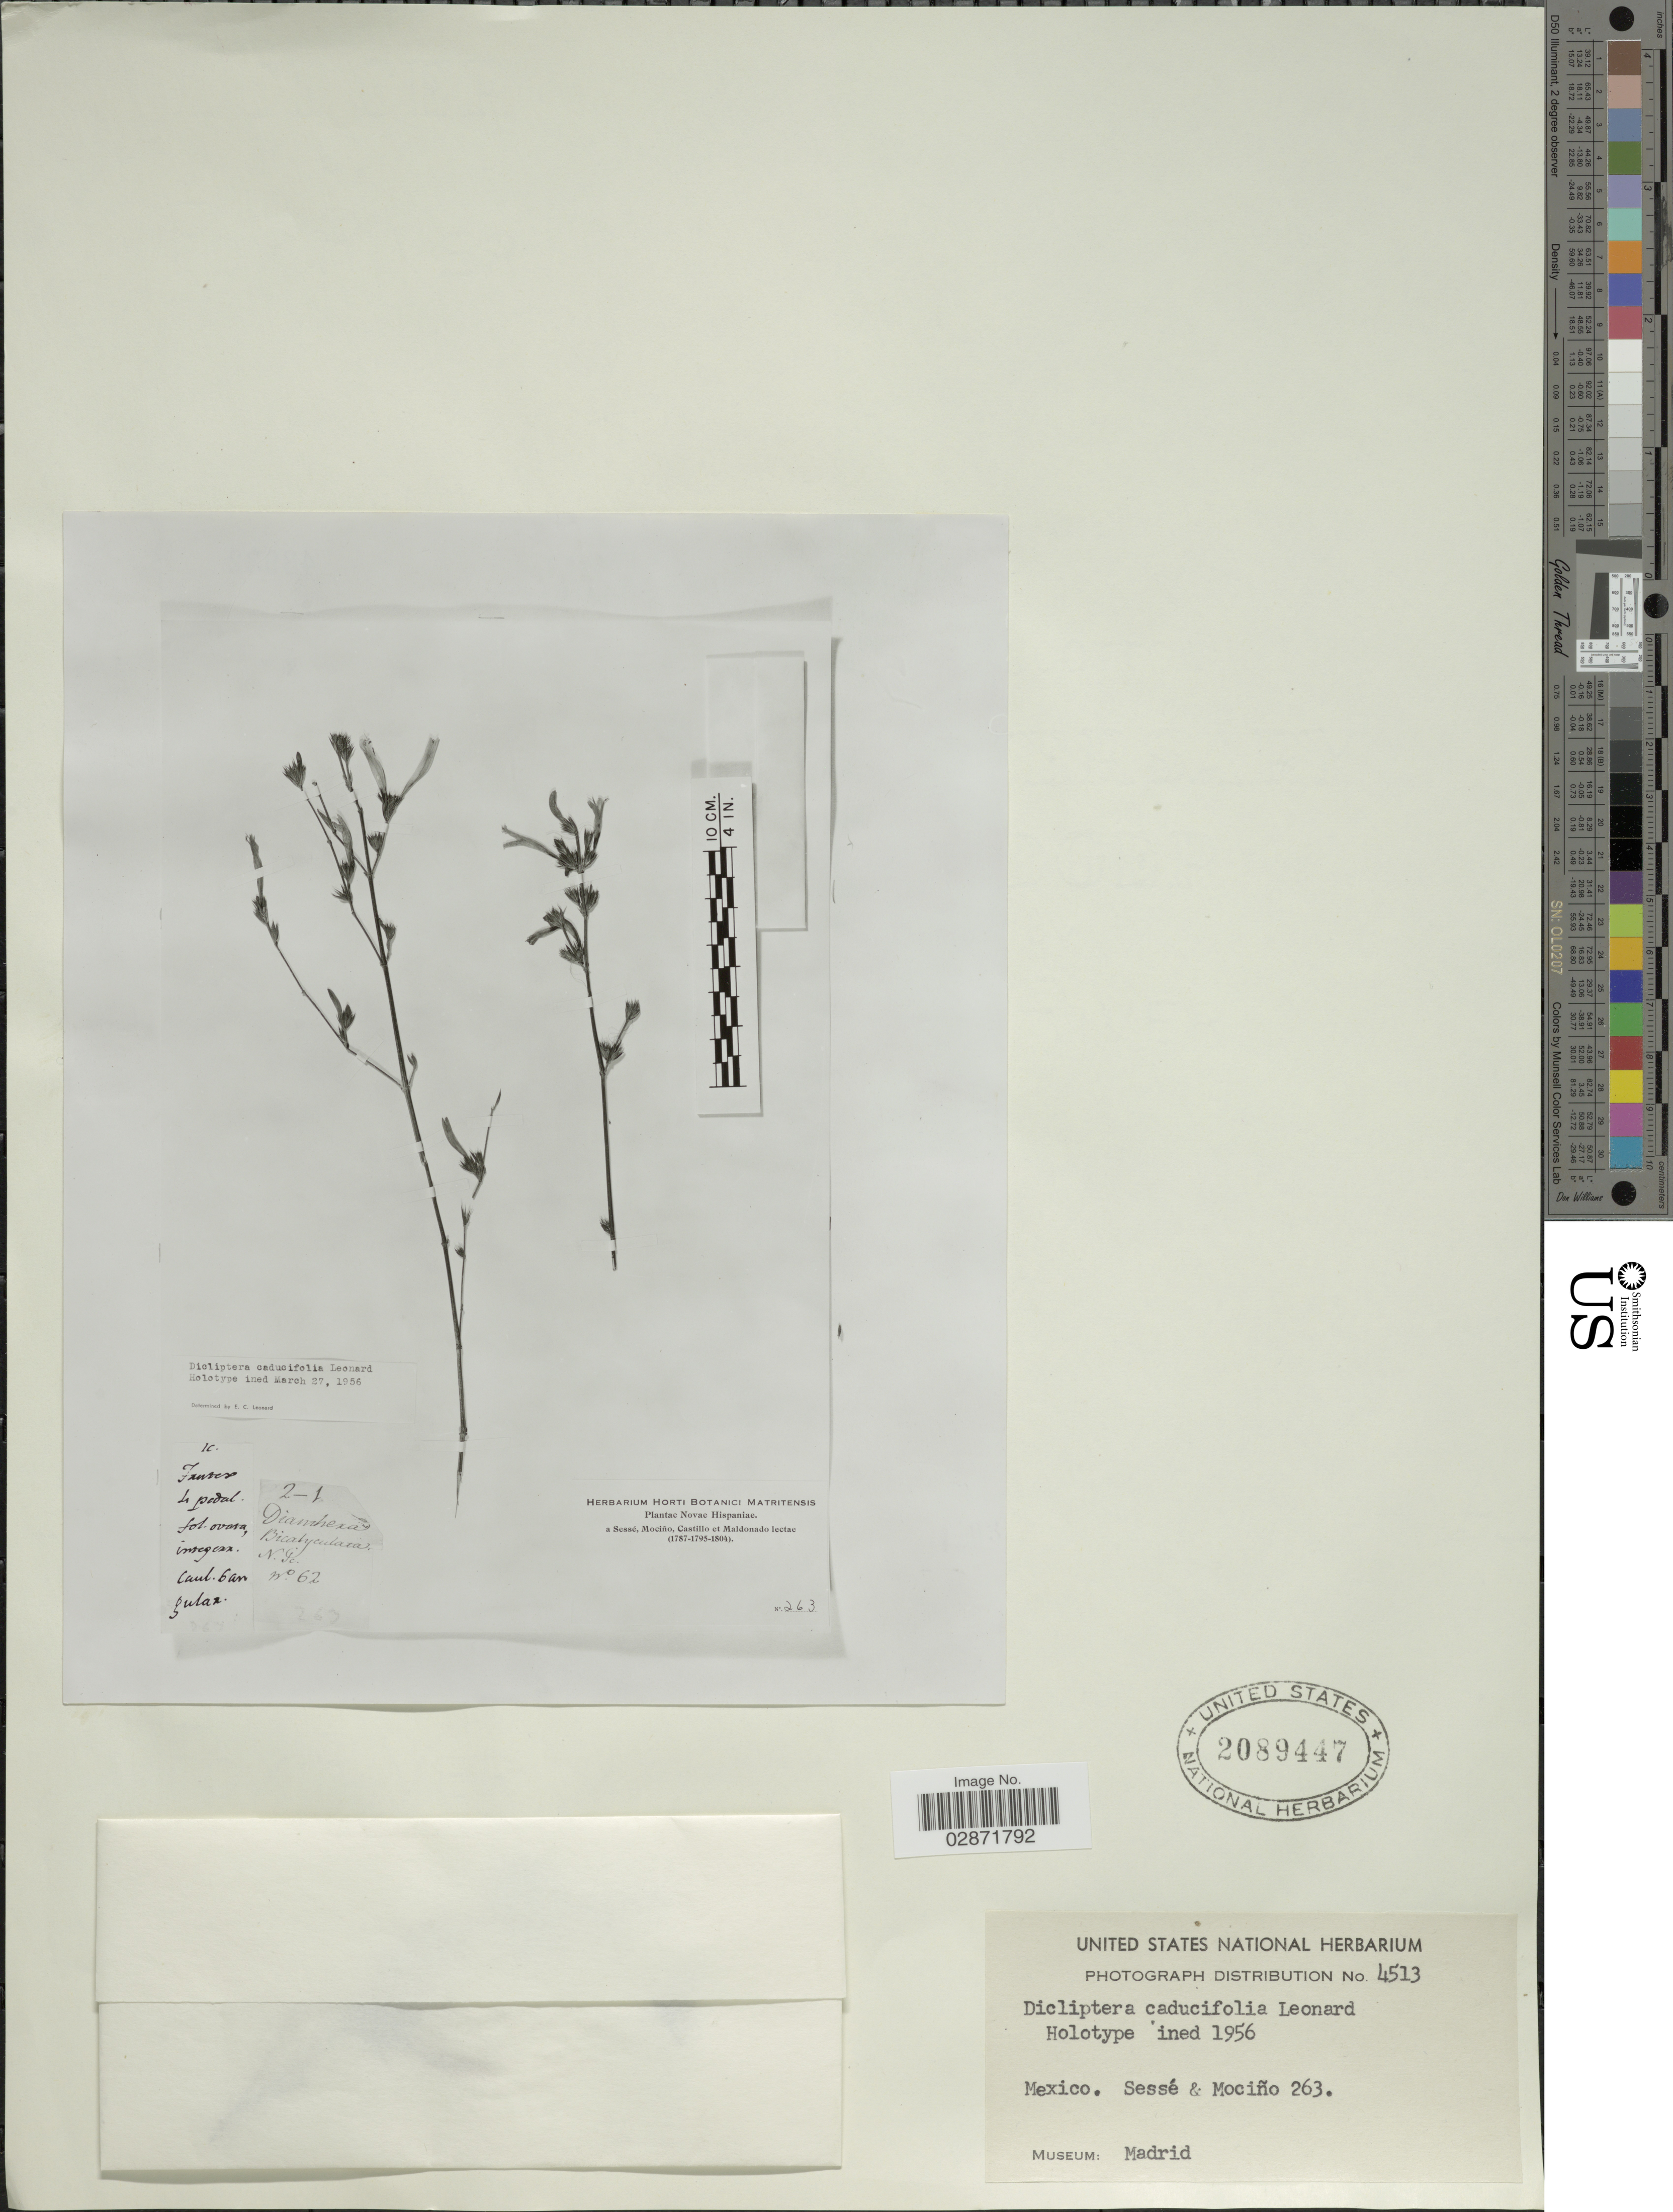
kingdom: Plantae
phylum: Tracheophyta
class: Magnoliopsida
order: Lamiales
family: Acanthaceae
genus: Dicliptera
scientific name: Dicliptera sp.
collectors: Sessé, --, Mociño, Castillo, -- & Maldonado, --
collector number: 263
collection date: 1787/1804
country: Mexico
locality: Novae Hispaniae.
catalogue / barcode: US 2089447